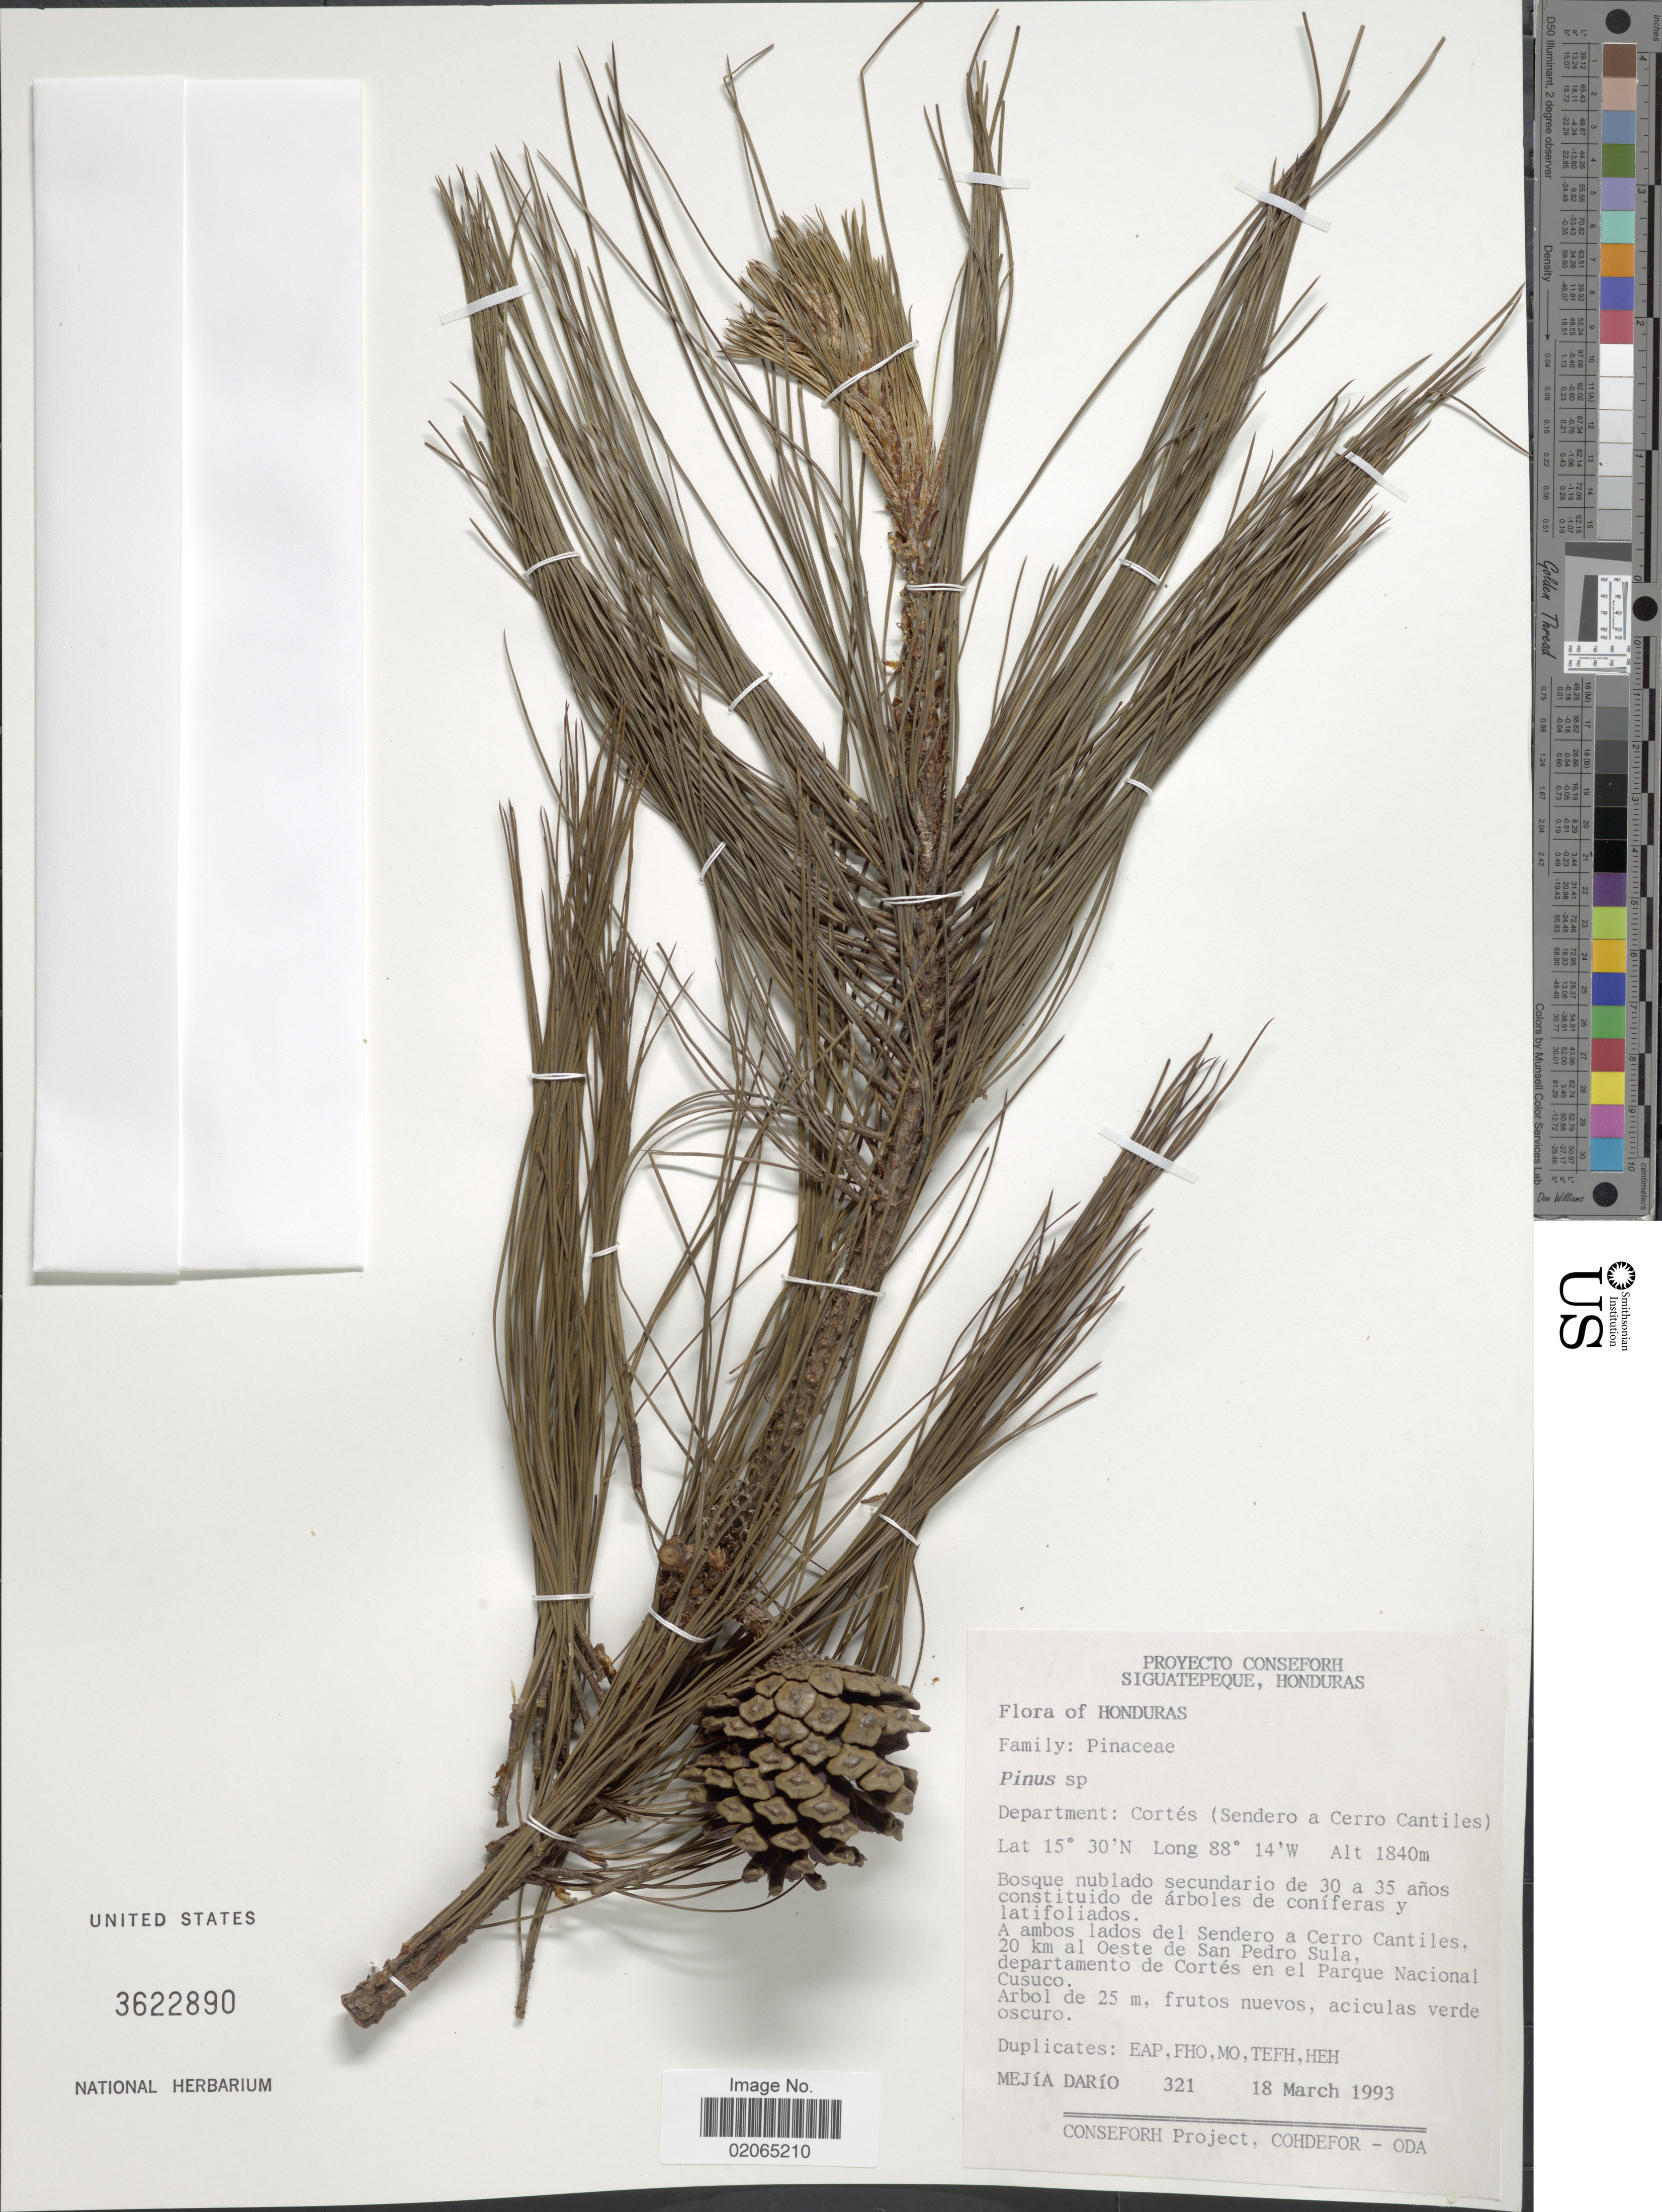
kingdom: Plantae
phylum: Tracheophyta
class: Pinopsida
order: Pinales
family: Pinaceae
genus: Pinus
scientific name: Pinus sp.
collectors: D. Mejía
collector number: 321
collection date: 1993-03-18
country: Honduras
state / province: Cortés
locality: Sendero a Cerro Cantiles. A ambos lados del Sendero a Cerro Catiles 20 km al oeste de San Pedro Sula, departamento de Cortes en el Parque Nacional Cusuco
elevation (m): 1840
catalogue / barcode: US 3622890